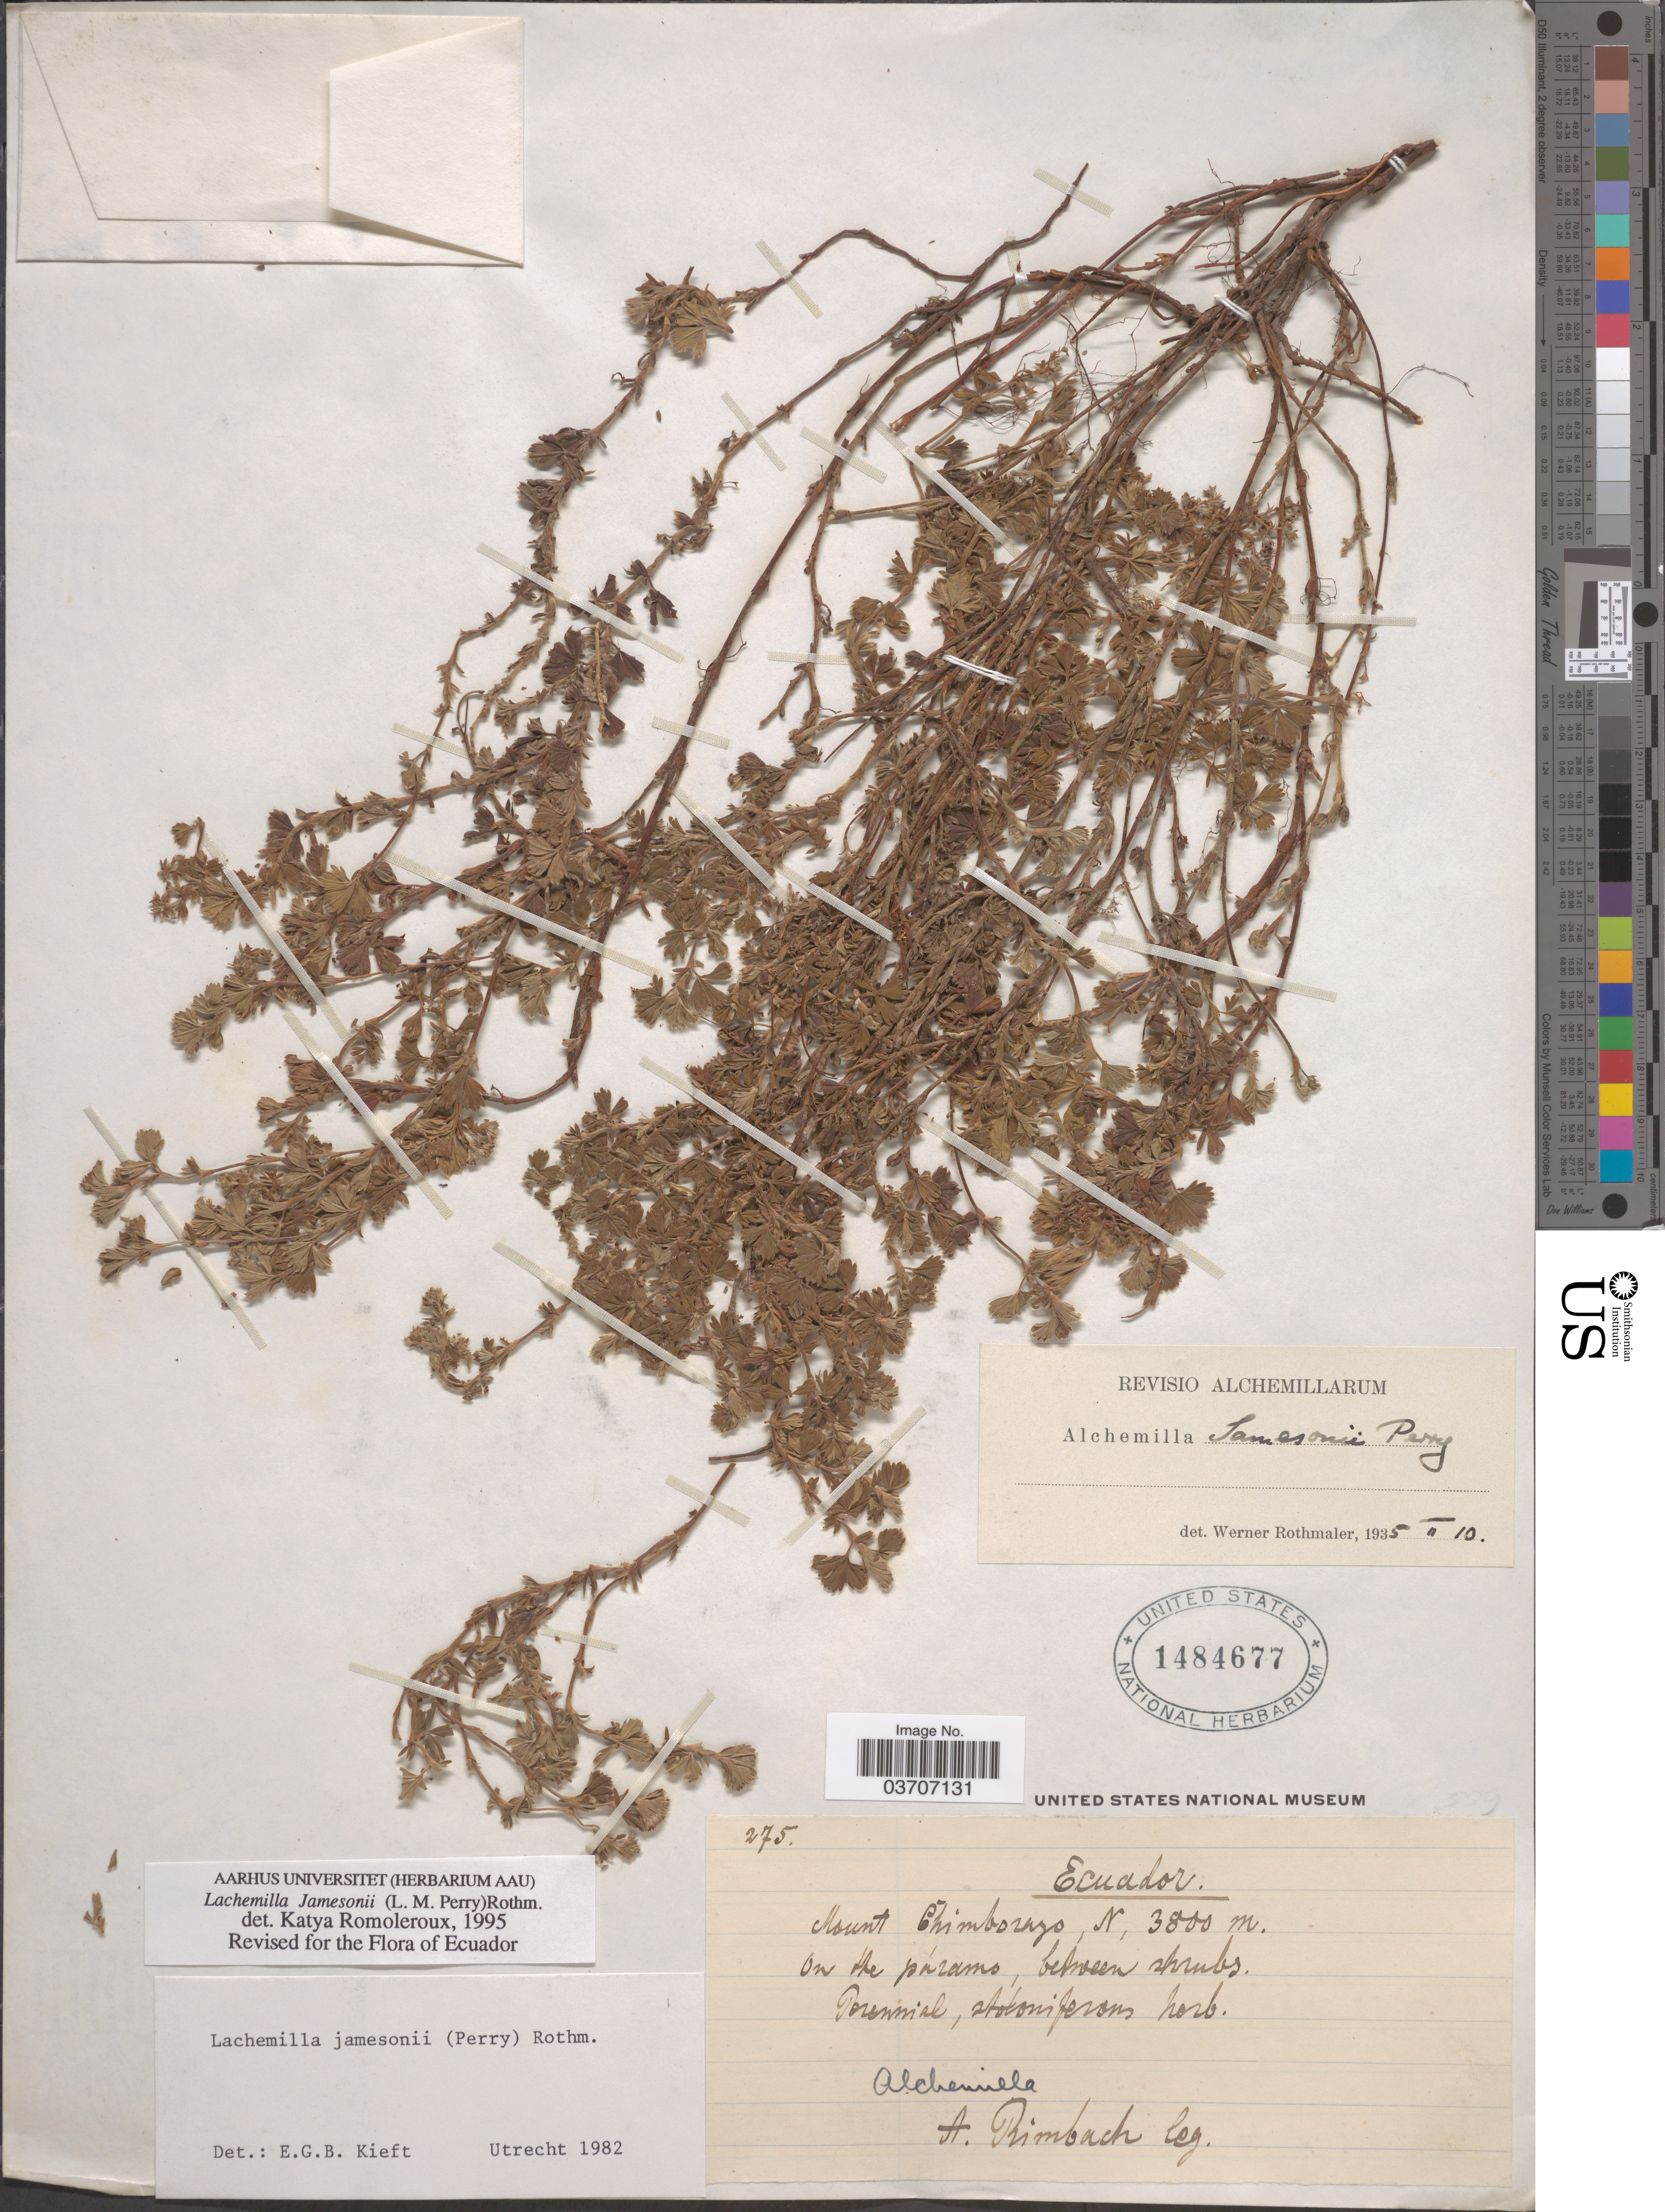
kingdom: Plantae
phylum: Tracheophyta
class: Magnoliopsida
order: Rosales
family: Rosaceae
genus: Lachemilla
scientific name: Lachemilla jamesonii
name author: (L.M. Perry) Rothm.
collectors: A. Rimbach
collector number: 275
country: Ecuador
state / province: Chimborazo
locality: Mount Chimborazo, N.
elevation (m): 3800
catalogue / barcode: US 1484677